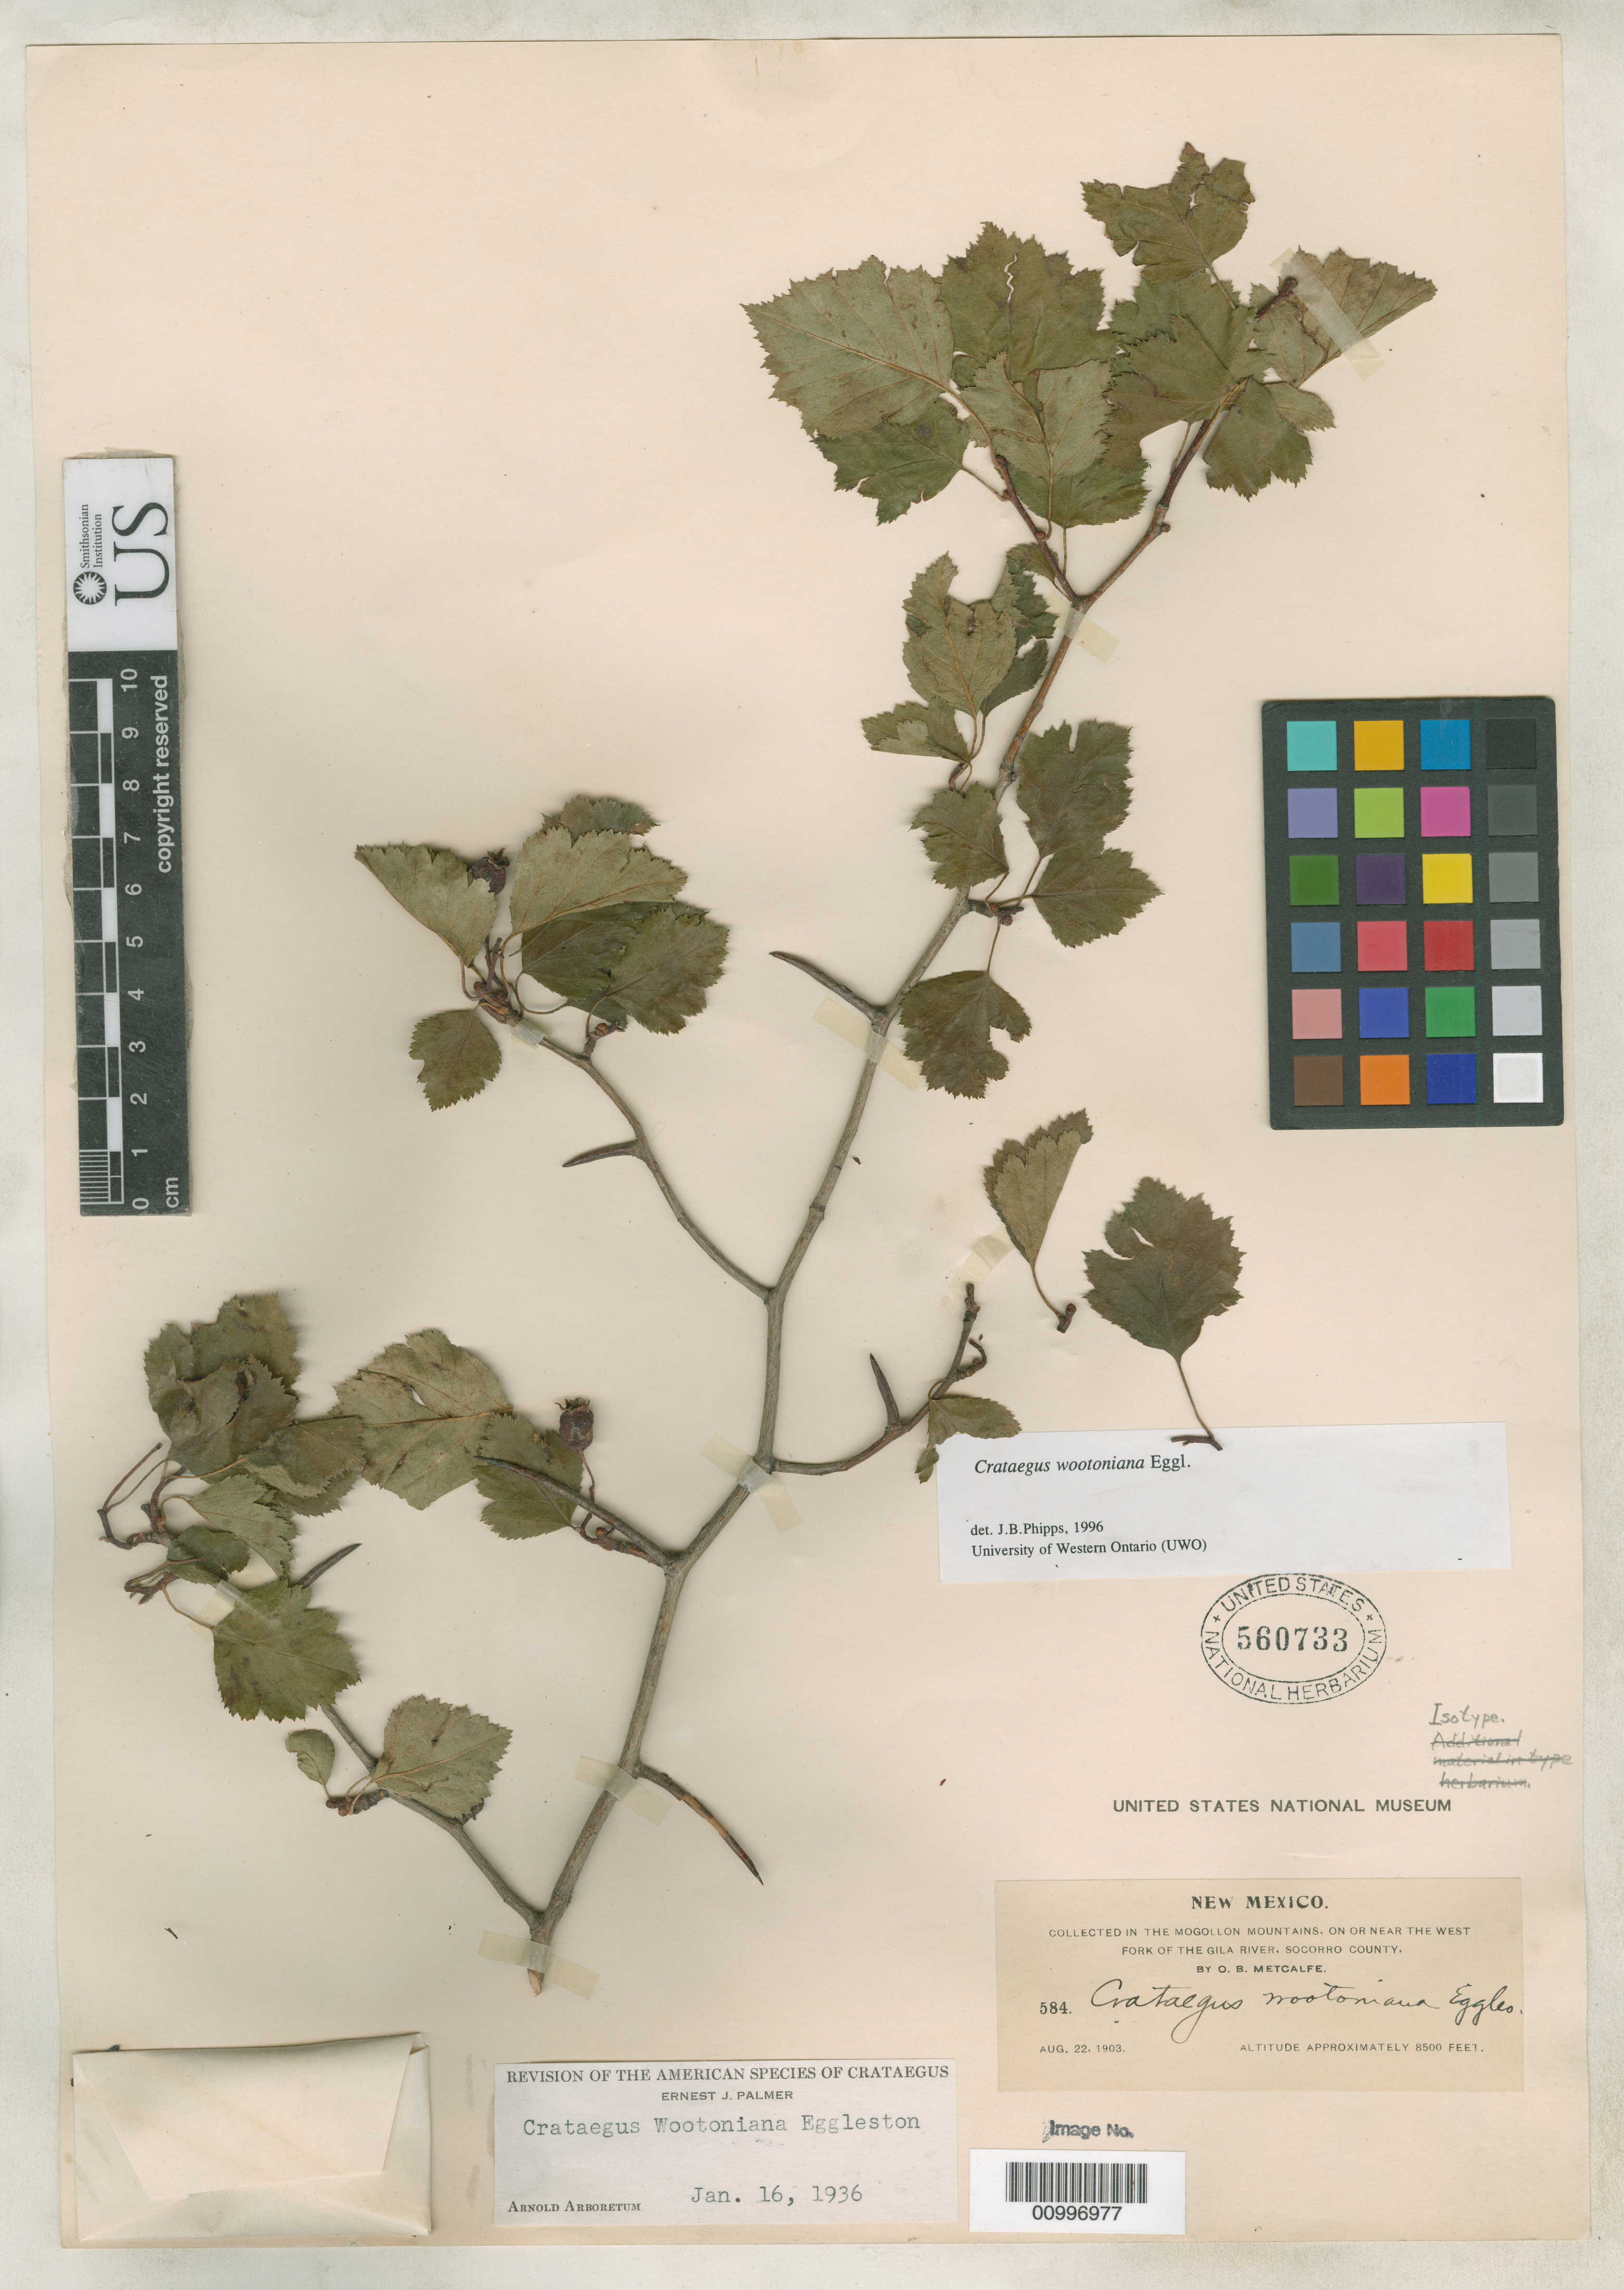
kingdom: Plantae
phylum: Tracheophyta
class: Magnoliopsida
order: Rosales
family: Rosaceae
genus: Crataegus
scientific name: Crataegus wootoniana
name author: Eggl.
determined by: Phipps, James B., (UWO), University of Western Ontario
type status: Isotype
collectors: O. B. Metcalfe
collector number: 584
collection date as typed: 22 Aug 1903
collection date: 1903-08-22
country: United States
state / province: New Mexico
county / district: Socorro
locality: In the Mogollon Mountains, on or near the west fork of the Gila River.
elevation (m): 2591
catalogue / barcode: US 560733